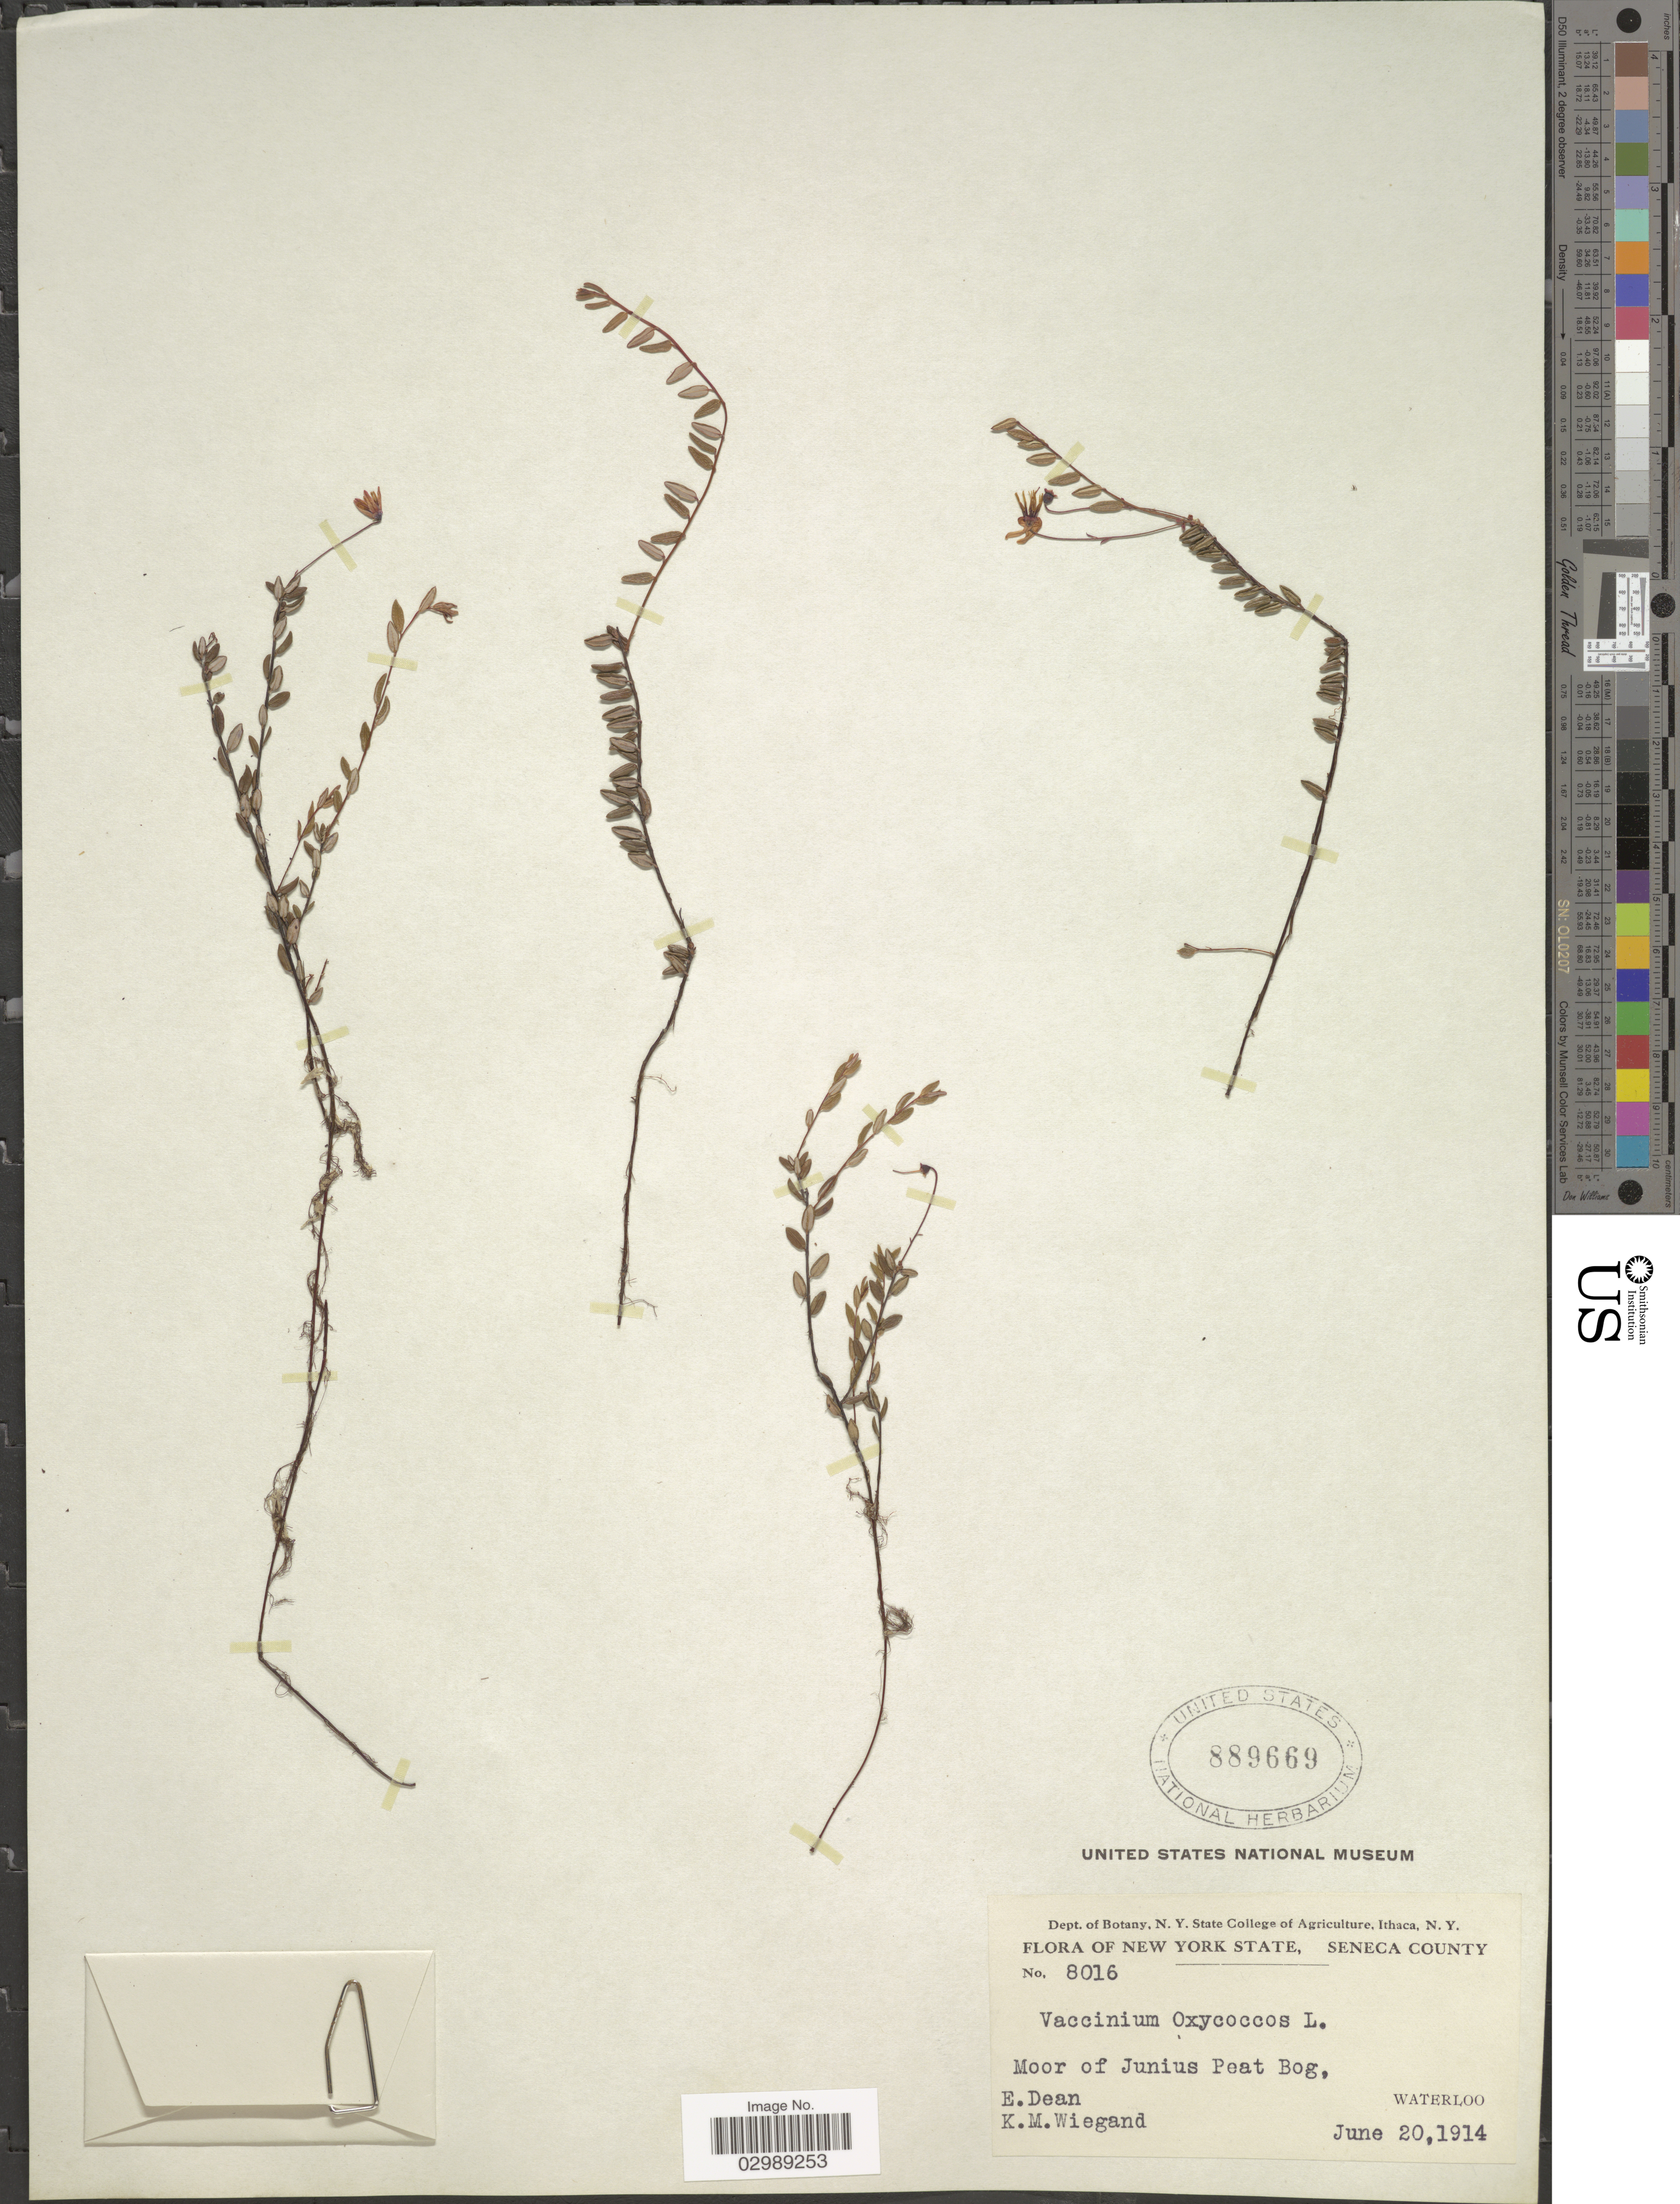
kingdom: Plantae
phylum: Tracheophyta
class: Magnoliopsida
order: Ericales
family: Ericaceae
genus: Vaccinium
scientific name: Vaccinium oxycoccos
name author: L.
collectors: E. A. Dean & K. M. Wiegand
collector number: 8016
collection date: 1914-06-20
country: United States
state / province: New York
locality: Seneca County, Moor of Junius Peat Bog, Waterloo.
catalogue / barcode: US 889669